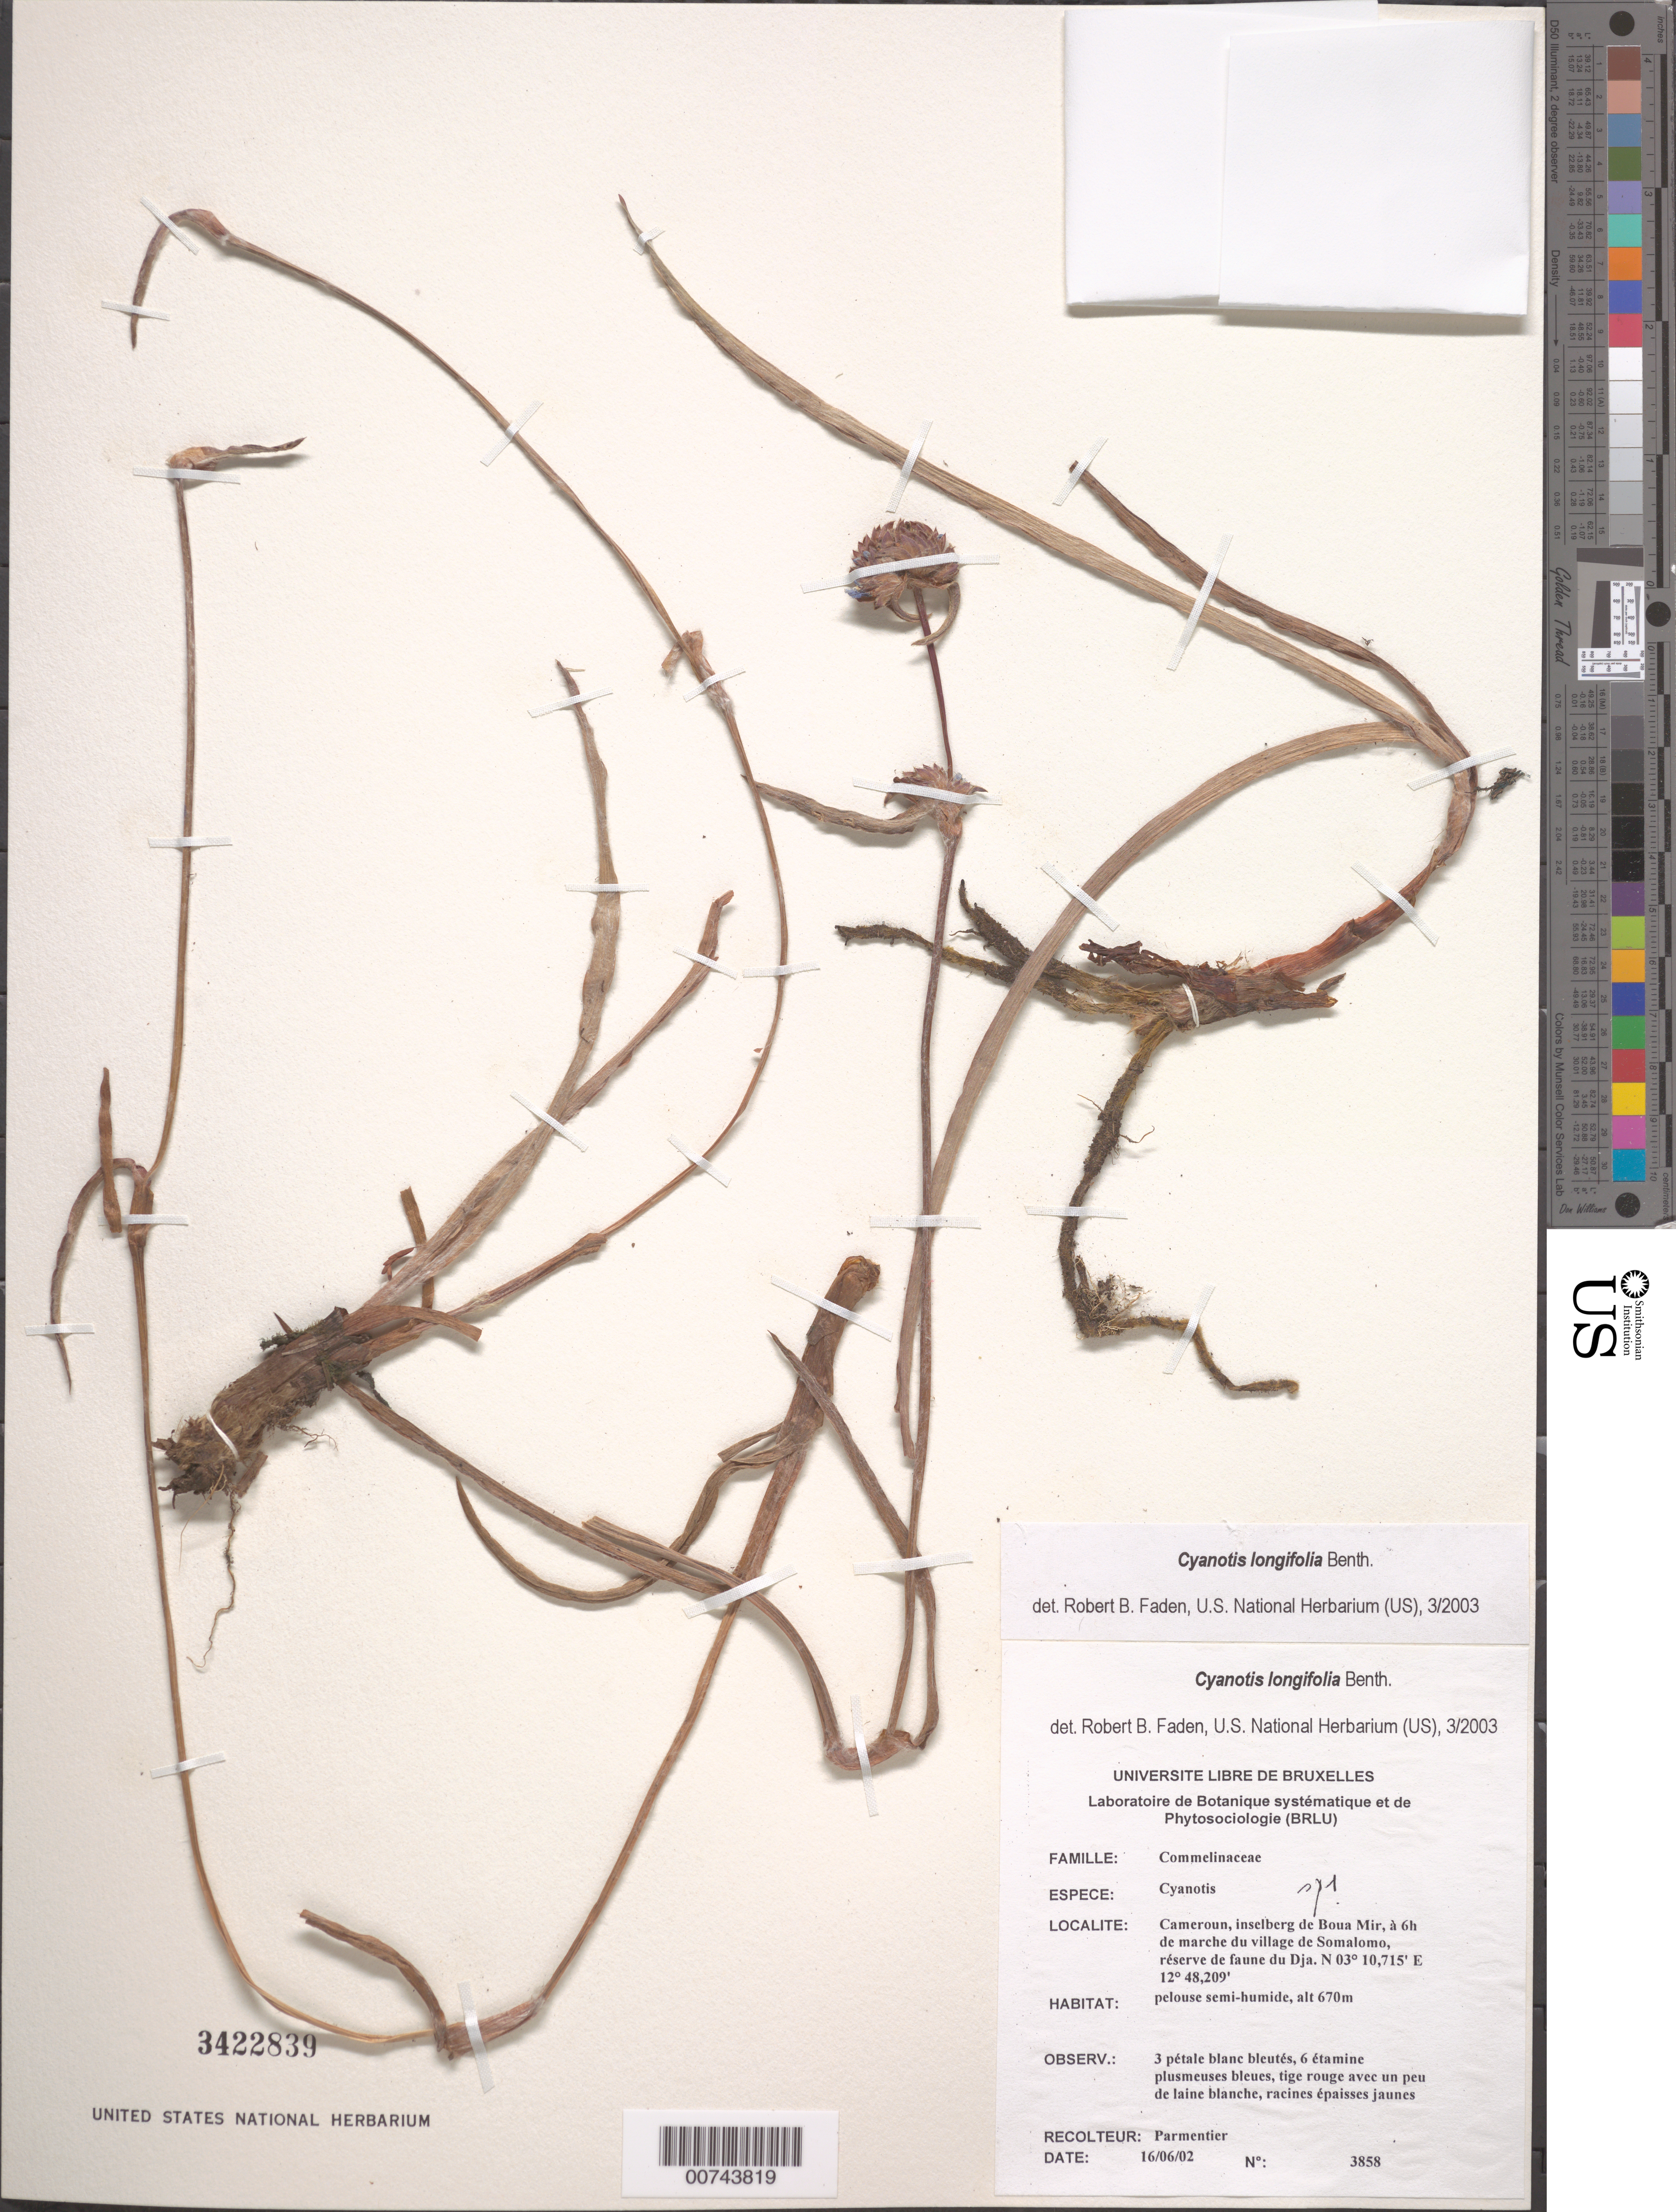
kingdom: Plantae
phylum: Tracheophyta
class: Liliopsida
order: Commelinales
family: Commelinaceae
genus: Cyanotis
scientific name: Cyanotis longifolia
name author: Benth.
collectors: I. Parmentier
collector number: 3858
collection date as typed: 16 Jun 2002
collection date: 2002-06-16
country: Cameroon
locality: Inselberg de Boua Mir, village Somalomo, reserve de faune du Dja.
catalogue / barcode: US 3422839